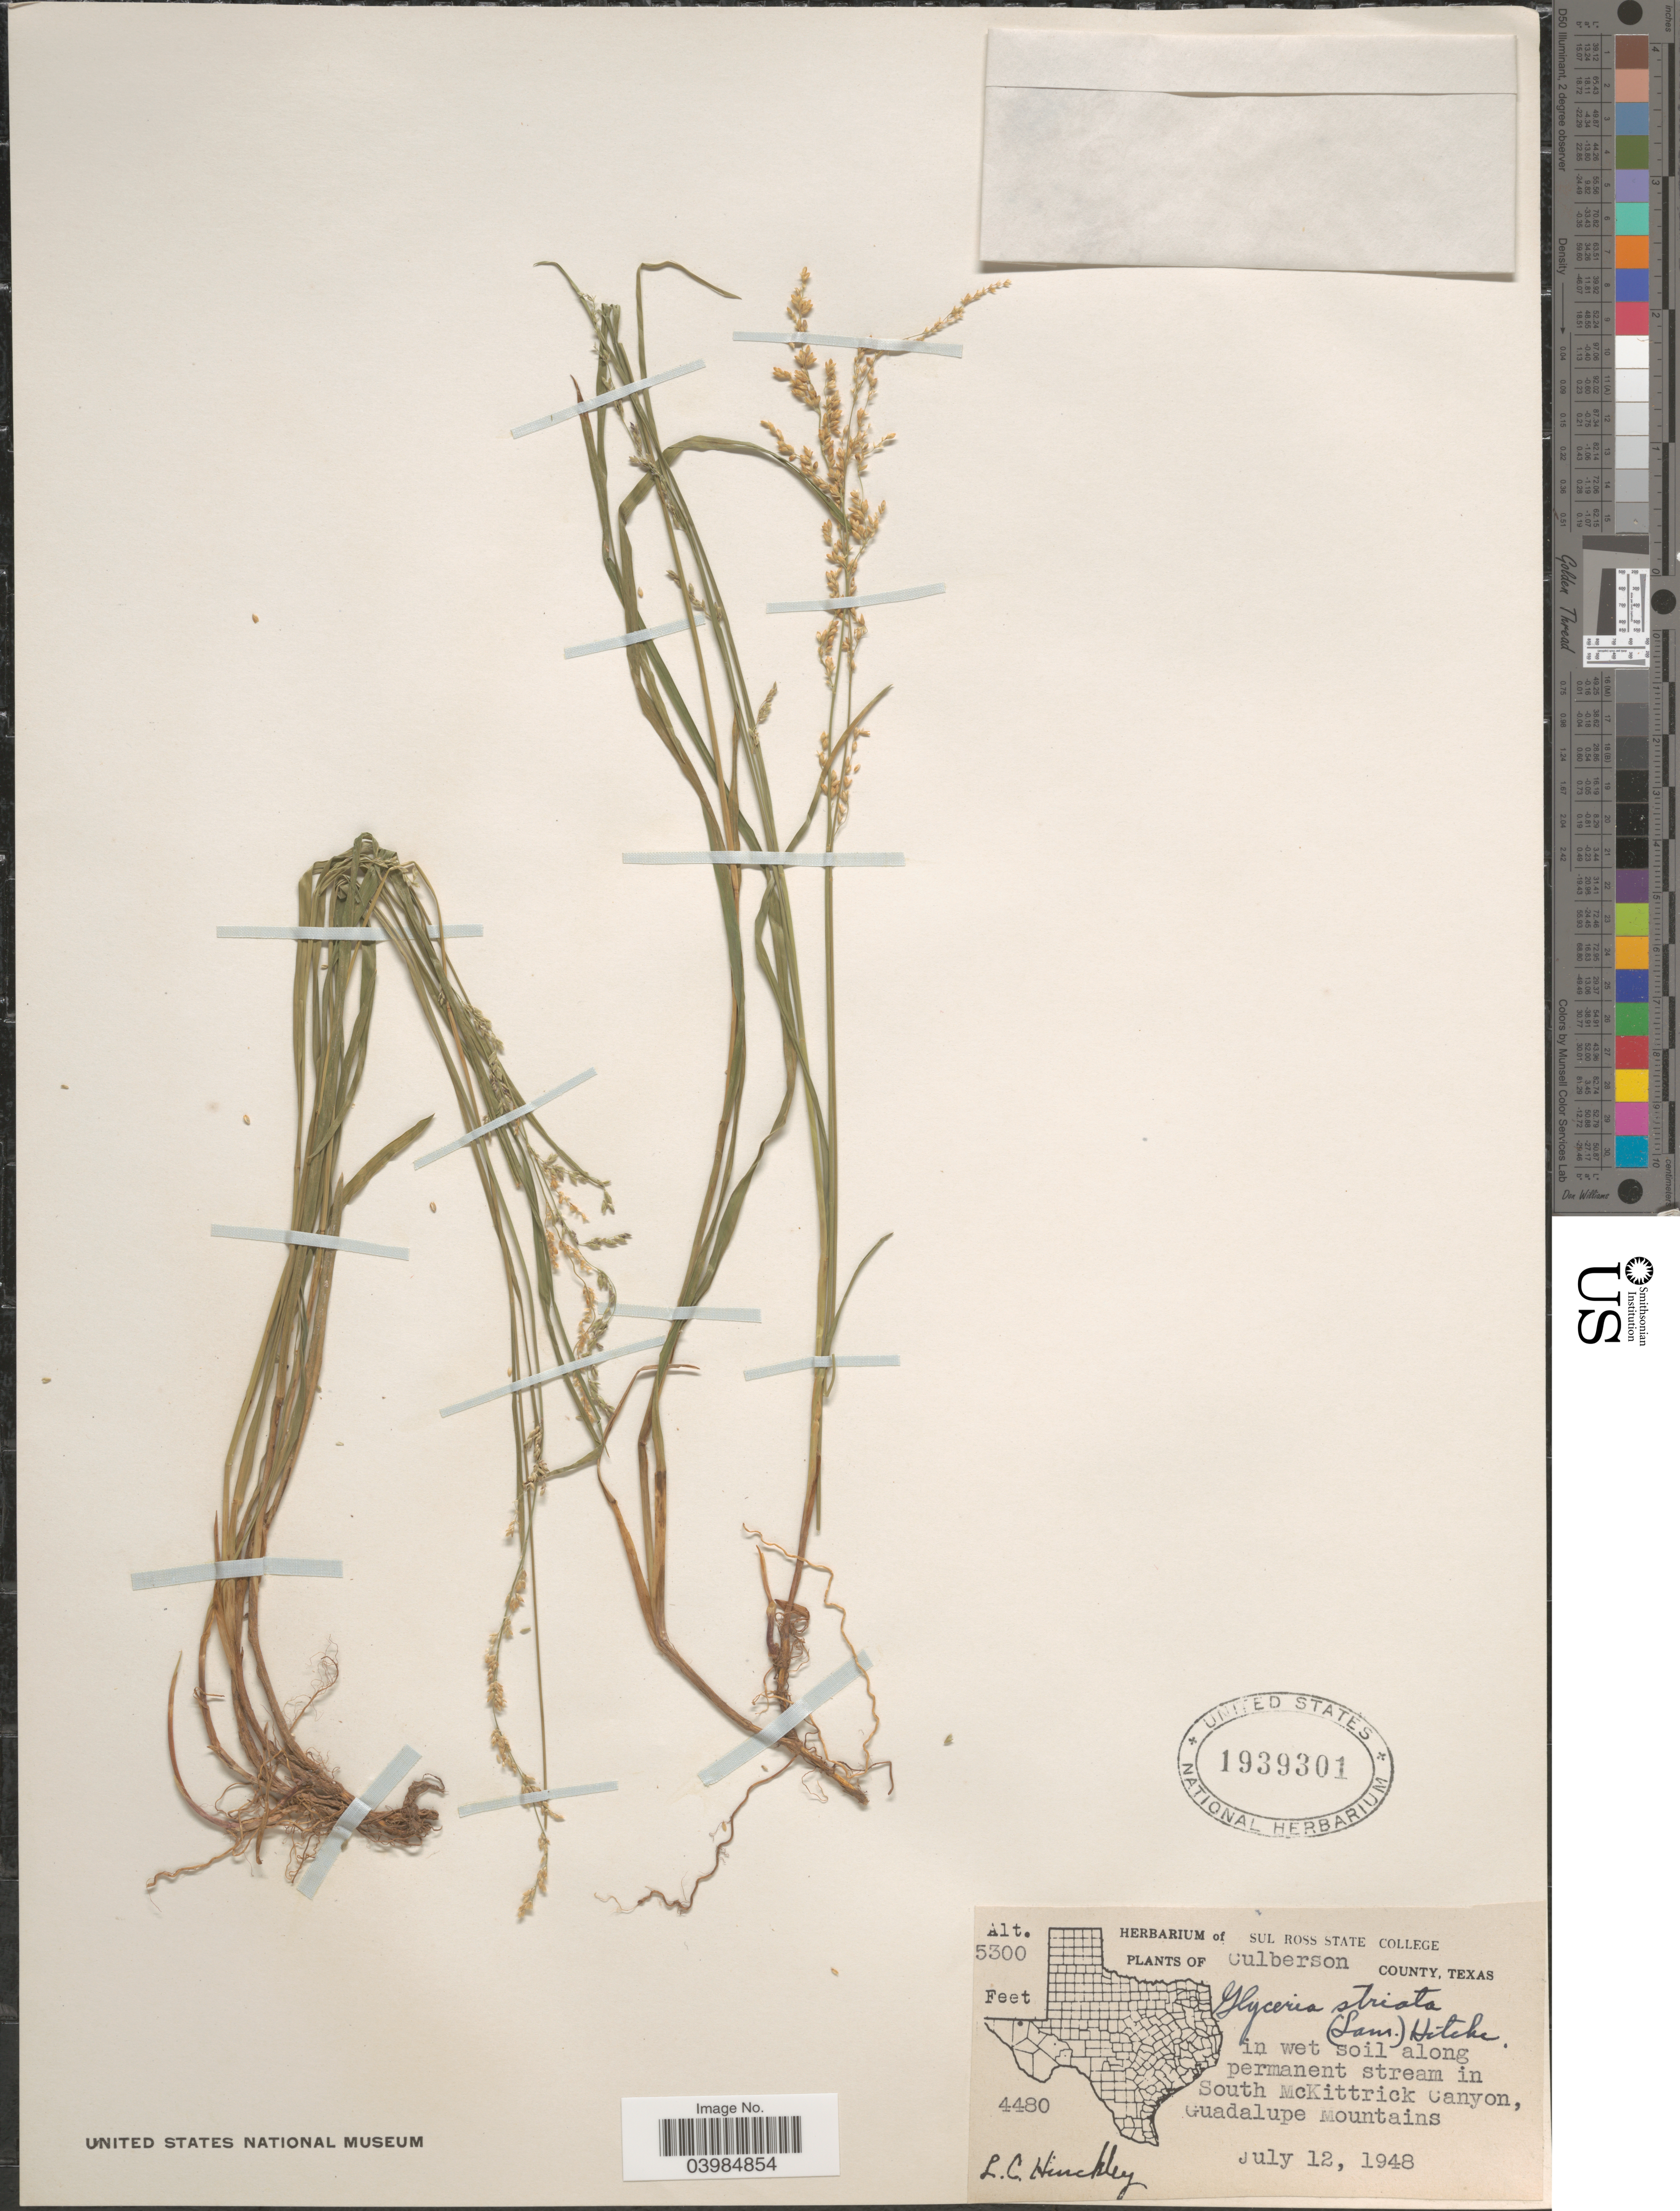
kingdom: Plantae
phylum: Tracheophyta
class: Liliopsida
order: Poales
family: Poaceae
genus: Glyceria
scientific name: Glyceria striata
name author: (Lam.) Hitchc.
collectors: L. Hinckley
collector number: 4480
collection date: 1948-07-12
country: United States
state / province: Texas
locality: Culberson County. In wet soil along permanent stream in South McKittrick Canyon, Guadalupe Mountains.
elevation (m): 1615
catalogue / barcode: US 1939301